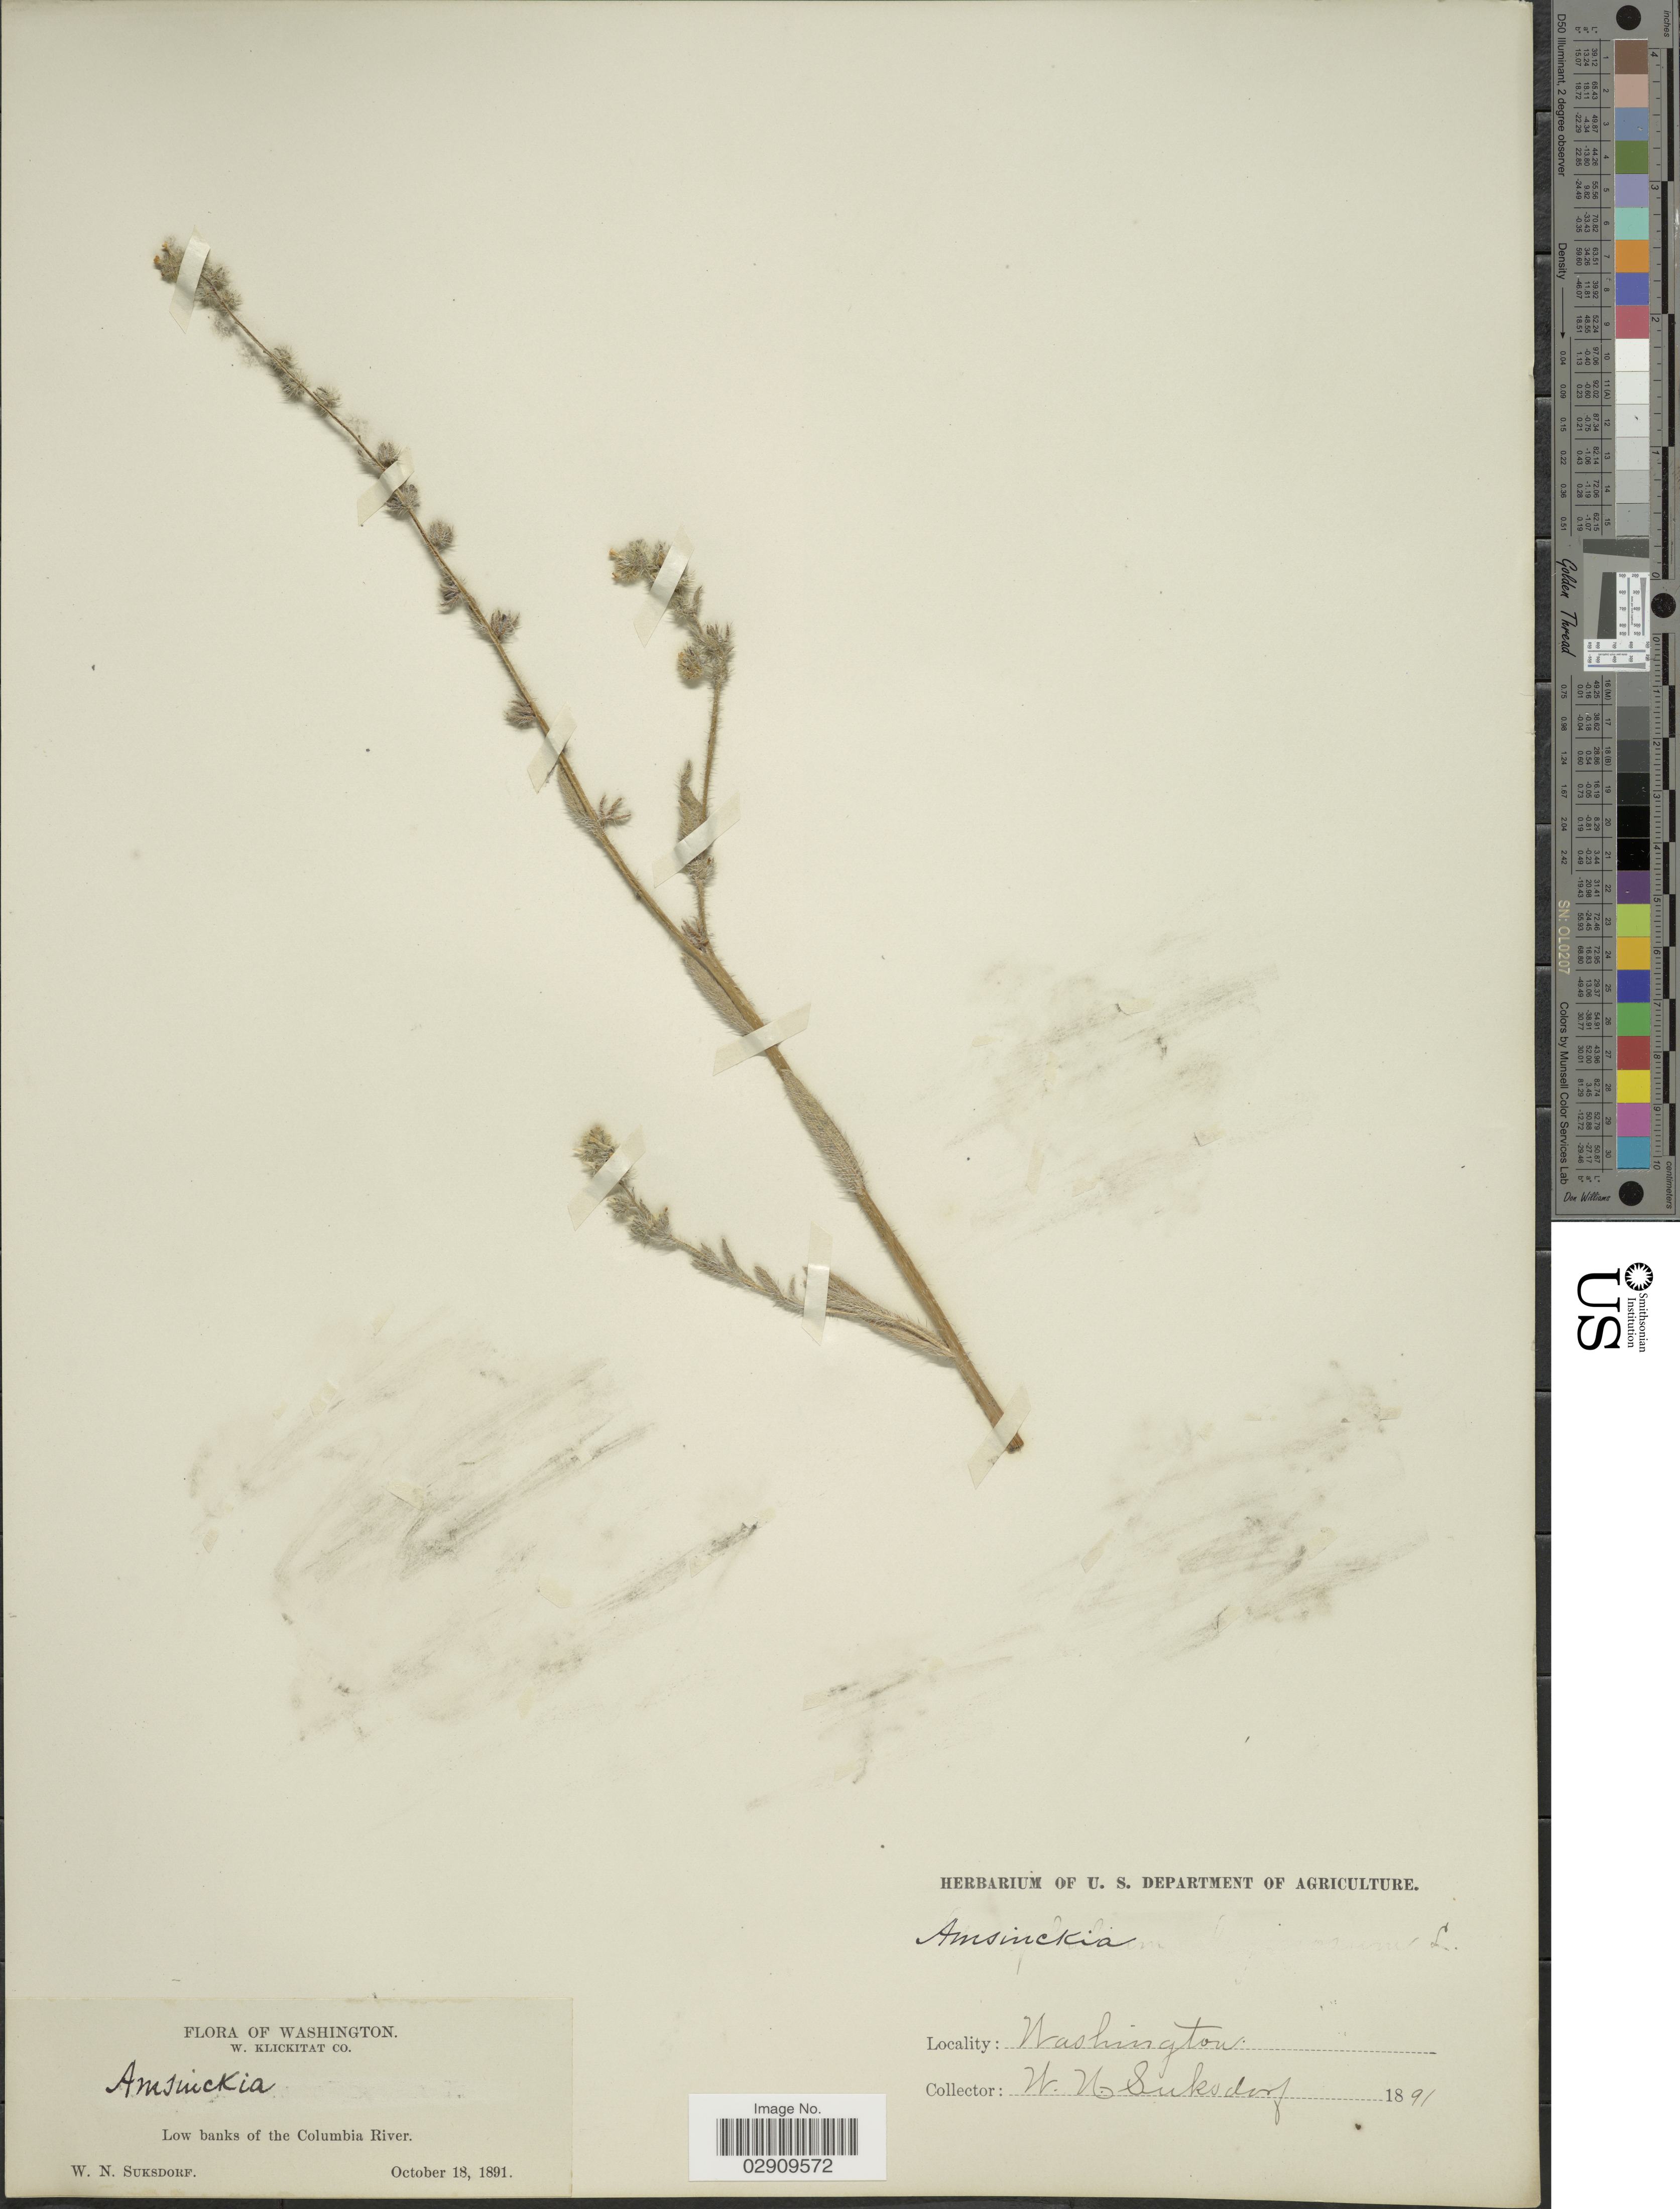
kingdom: Plantae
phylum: Tracheophyta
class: Magnoliopsida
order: Boraginales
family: Boraginaceae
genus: Amsinckia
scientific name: Amsinckia sp.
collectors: W. N. Suksdorf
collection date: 1891-10-18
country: United States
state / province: Washington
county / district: Klickitat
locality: W. Klickitat Co. Low banks of the Columbia River.